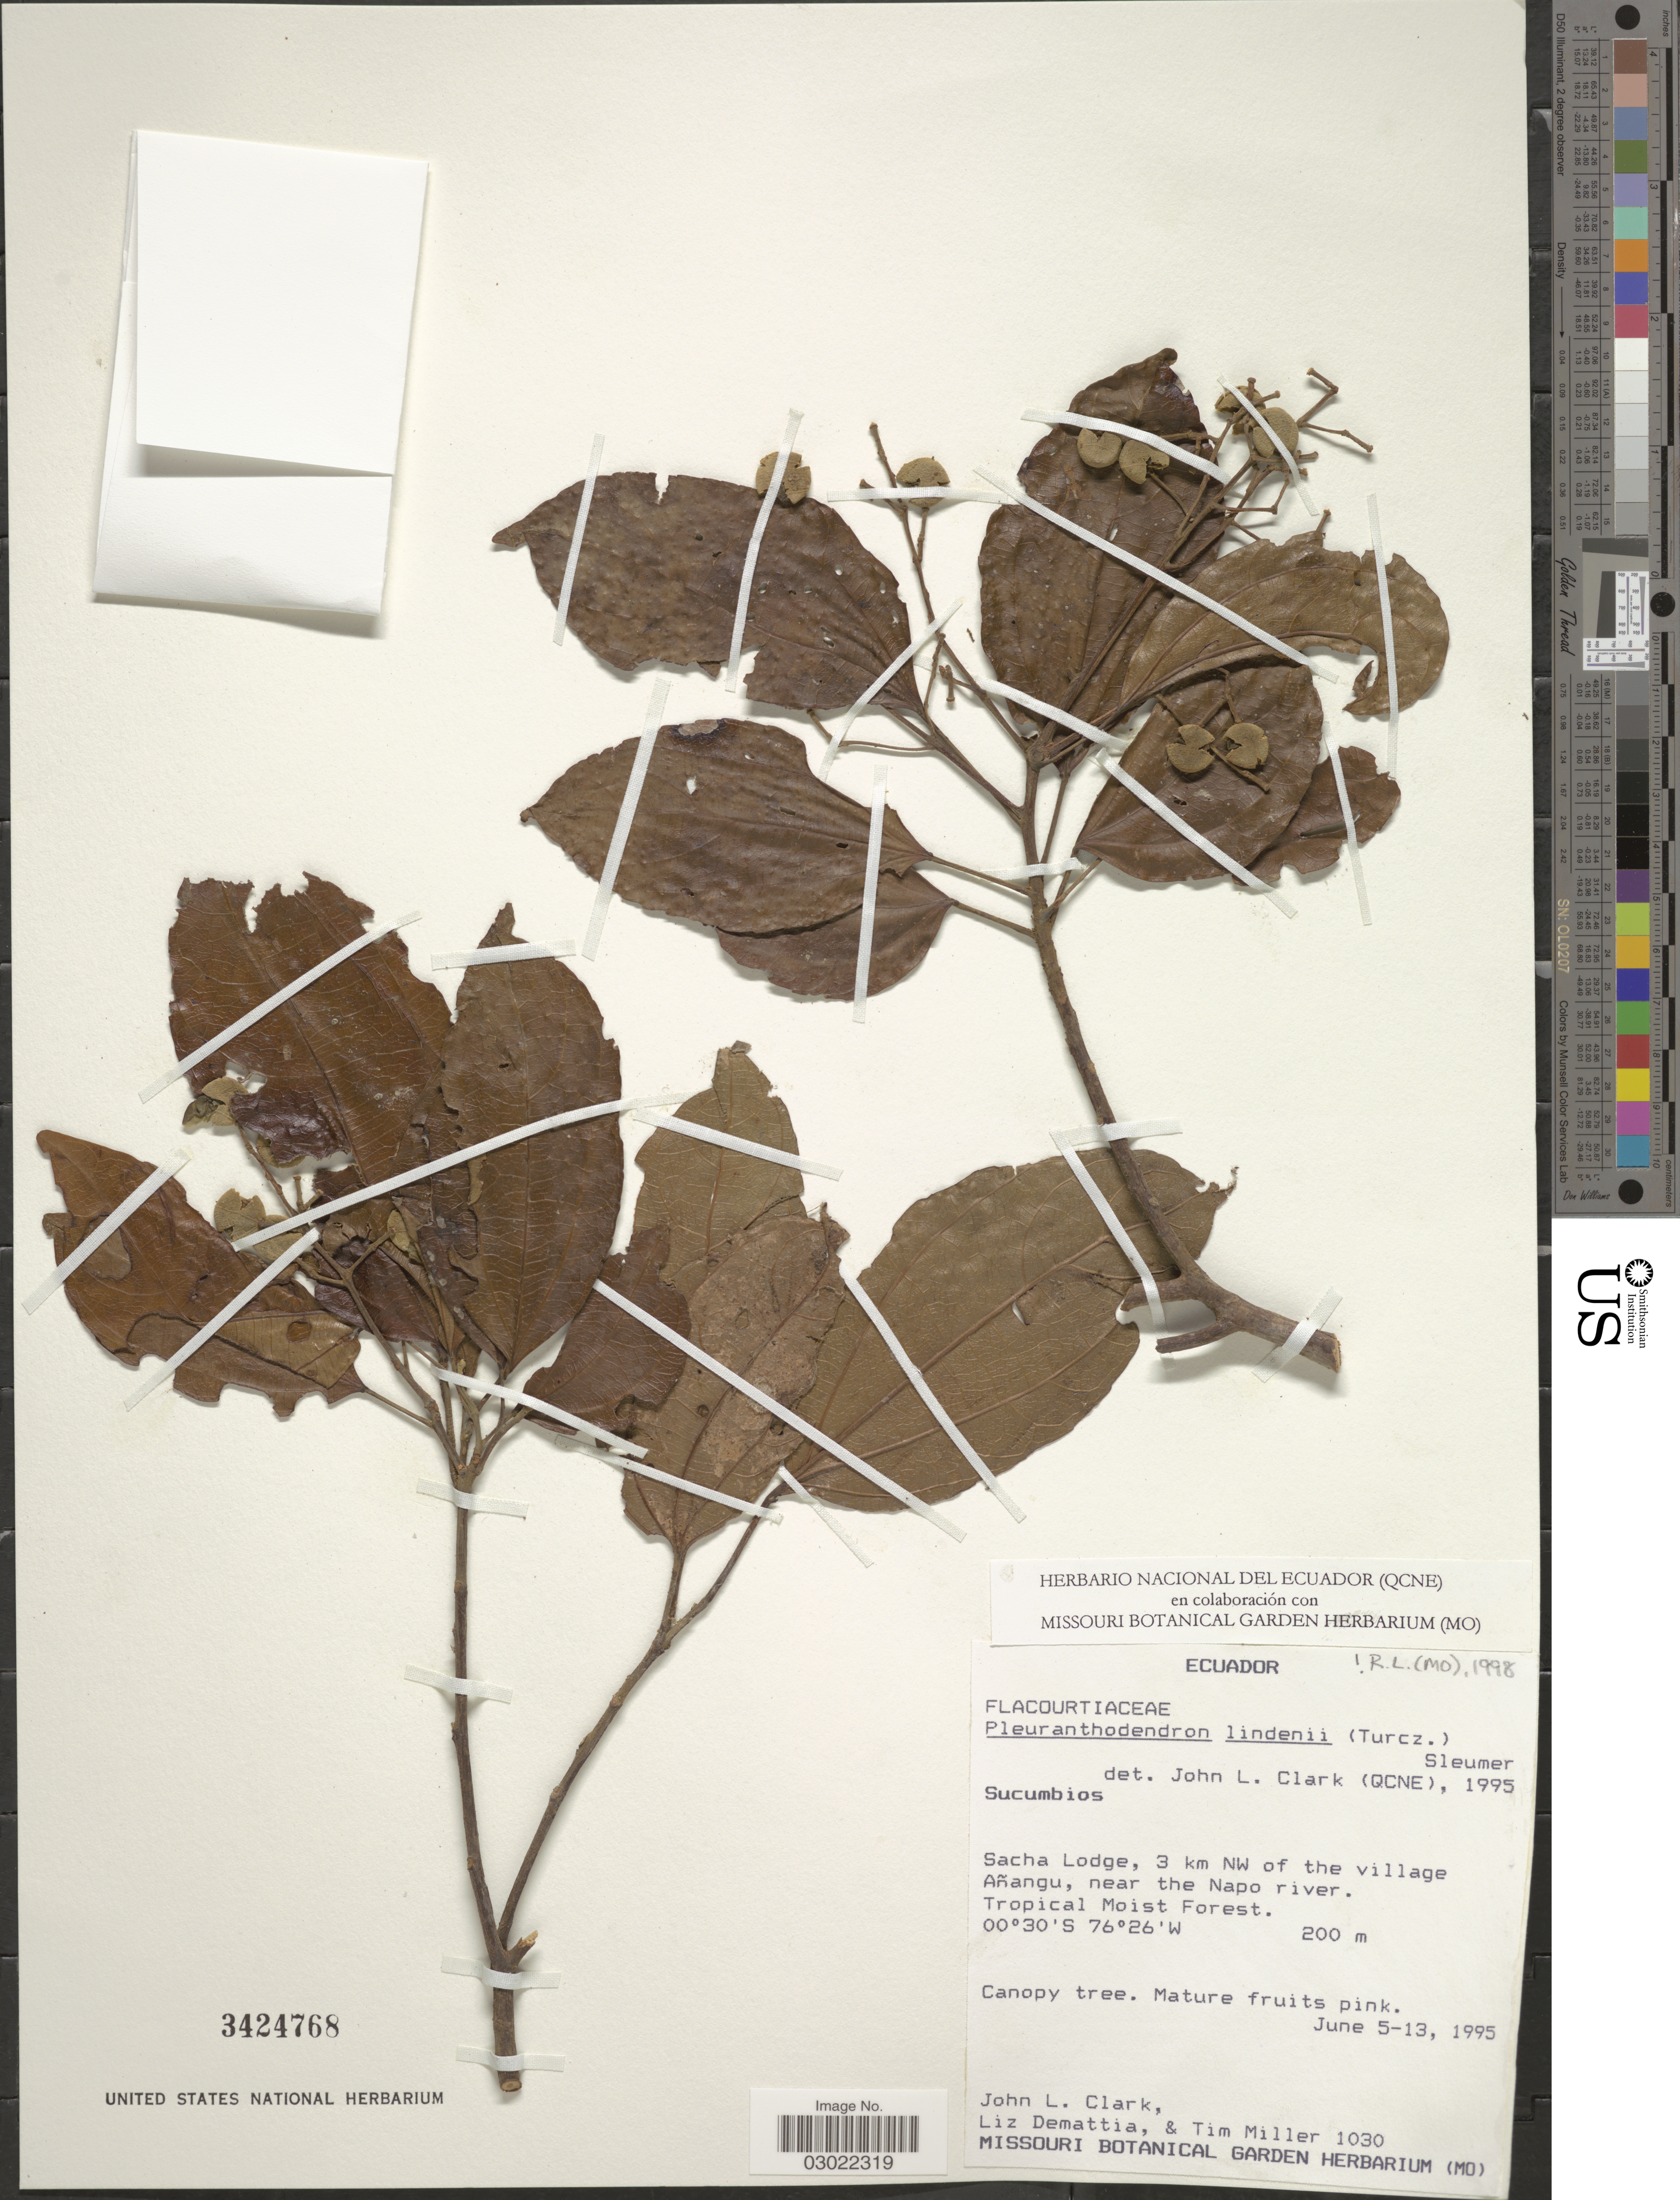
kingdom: Plantae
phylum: Tracheophyta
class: Magnoliopsida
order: Malpighiales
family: Salicaceae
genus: Pleuranthodendron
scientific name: Pleuranthodendron lindenii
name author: (Turcz.) Sleumer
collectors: J. L. Clark, L. Demattia & T. Miller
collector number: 1030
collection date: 1995-06-05/1995-06-13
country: Ecuador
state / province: Sucumbíos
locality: Sacha Lodge, 3 km NW of the village Añangu, near the Napo river.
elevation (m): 200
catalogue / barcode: US 3424768